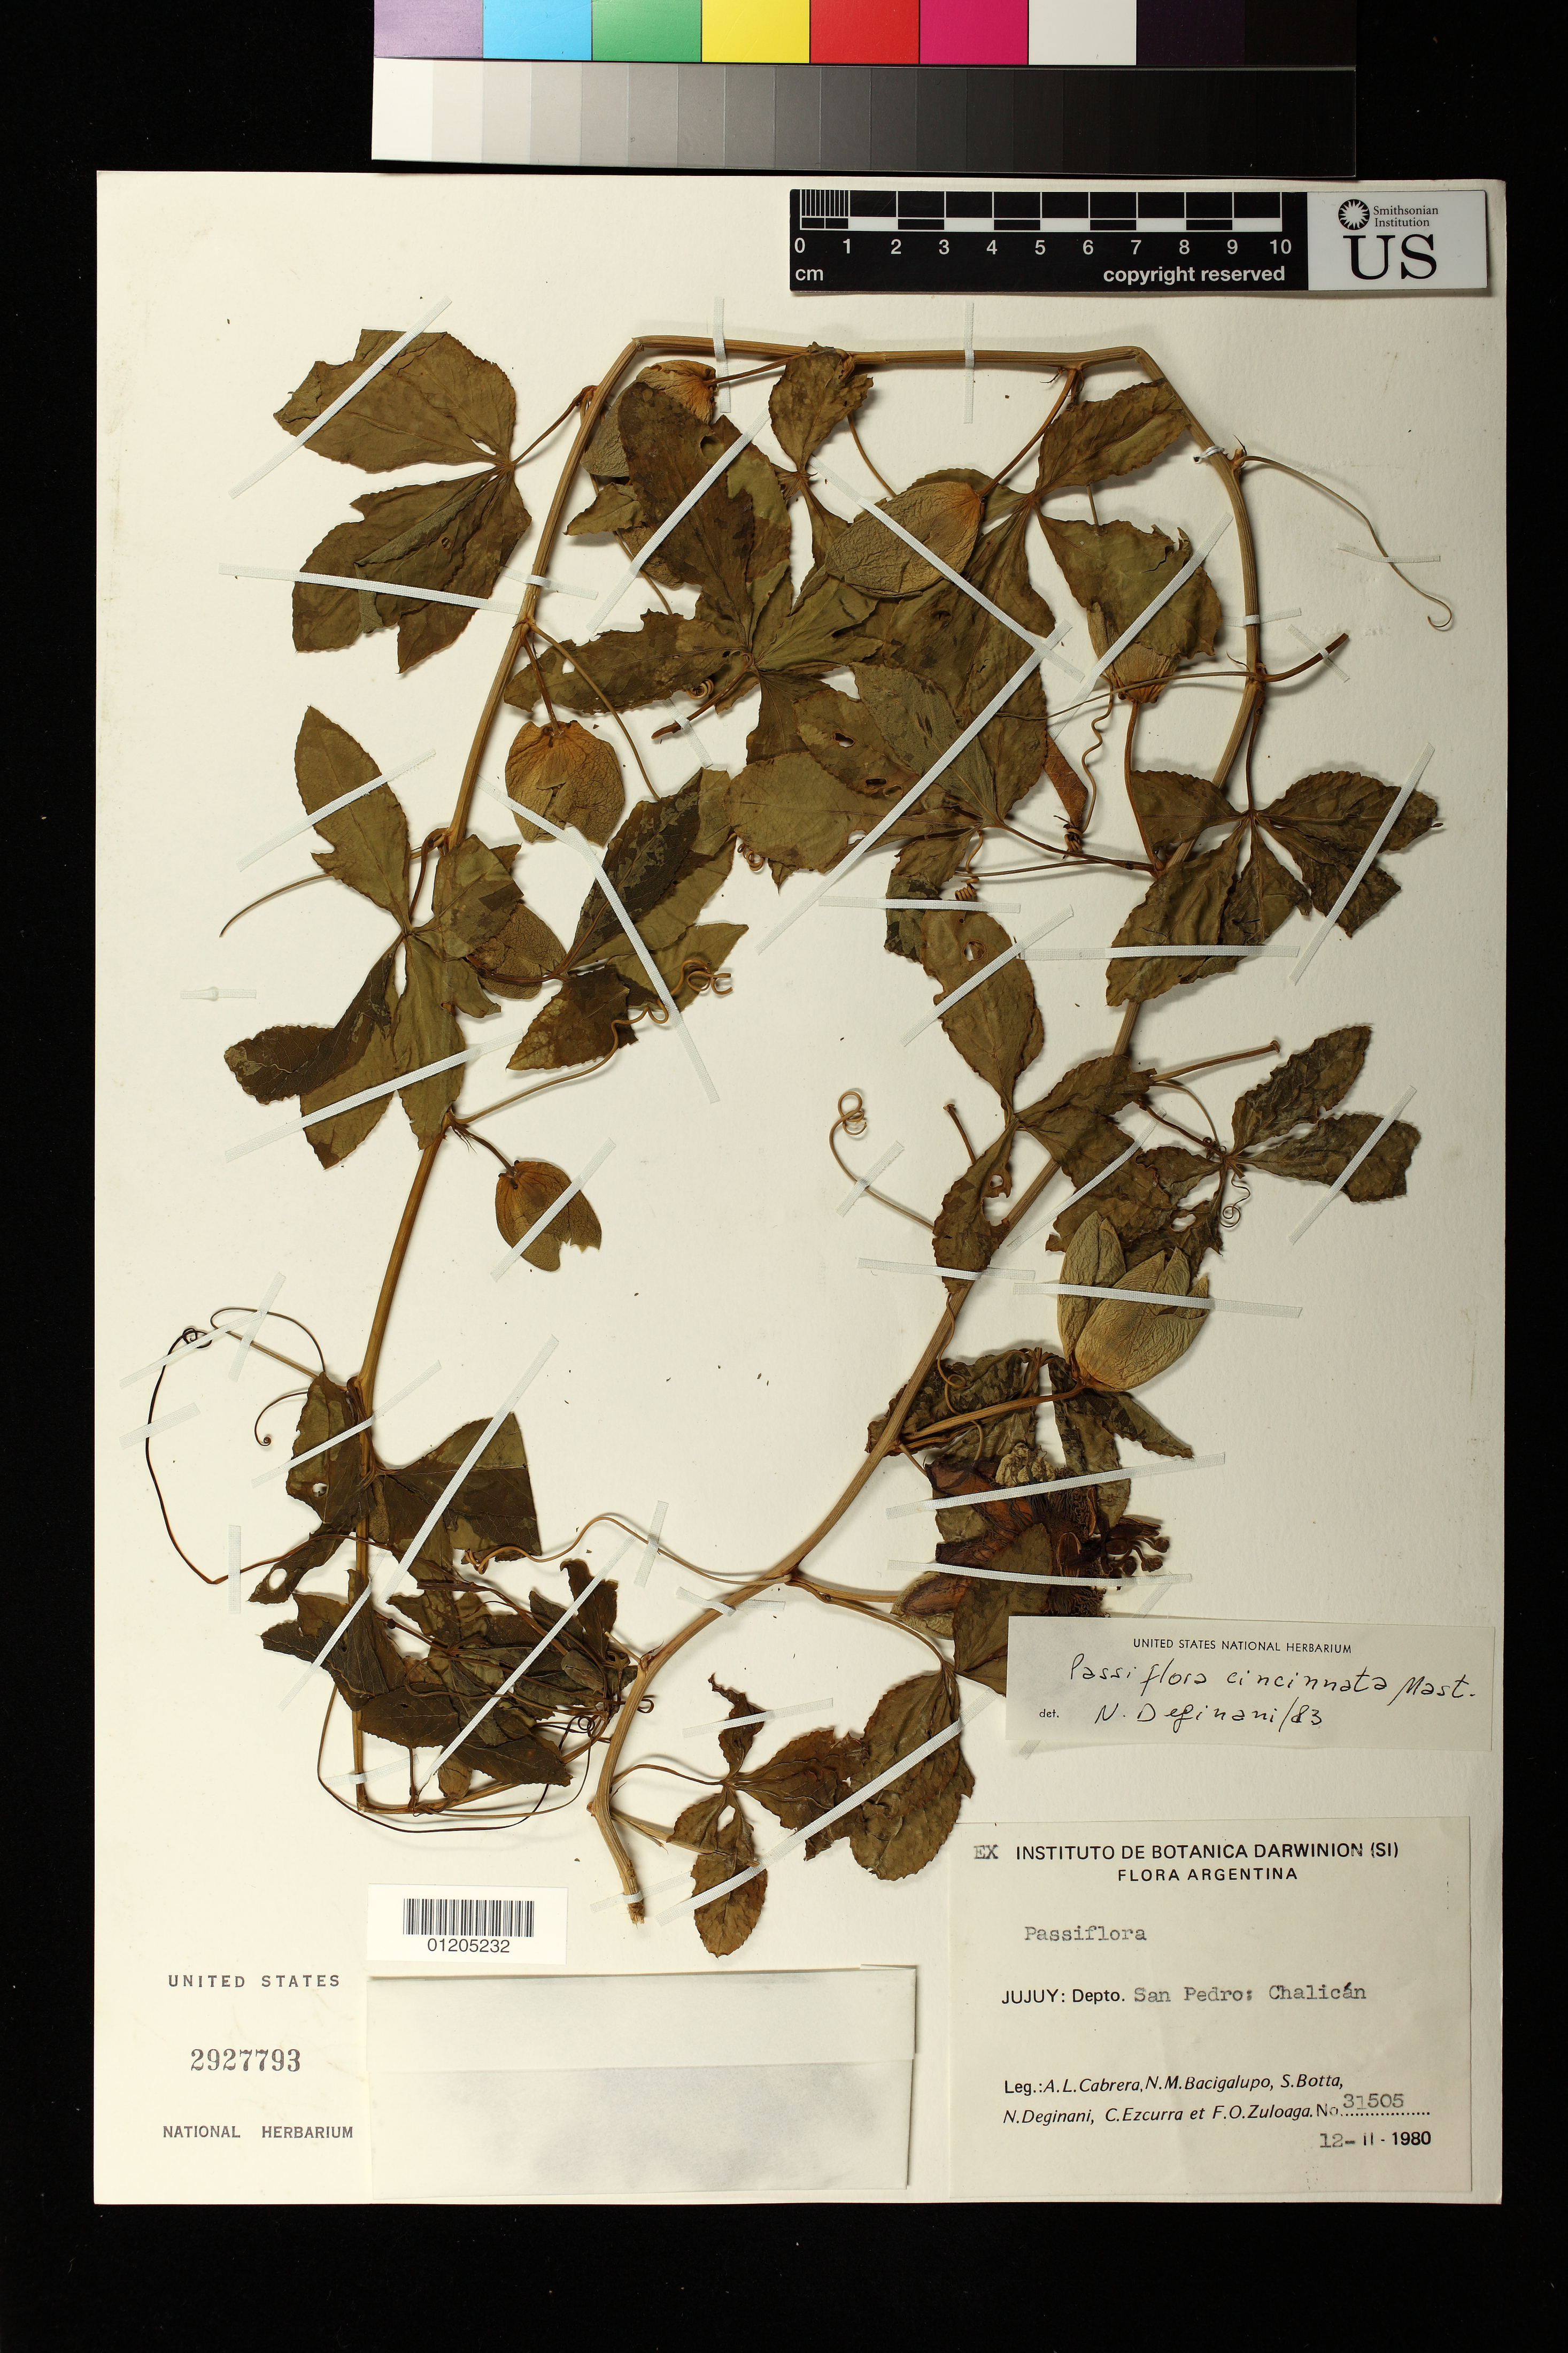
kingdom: Plantae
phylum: Tracheophyta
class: Magnoliopsida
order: Malpighiales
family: Passifloraceae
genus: Passiflora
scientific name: Passiflora cincinnata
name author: Mast.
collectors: A. L. Cabrera, N. M. Bacigalupo, S. Botta, N. Deginani, C. Ezcurra & F. O. Zuloaga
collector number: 31505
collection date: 1980-11-12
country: Argentina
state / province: Jujuy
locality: Depto. San Pedro; Chalican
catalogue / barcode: US 2927793